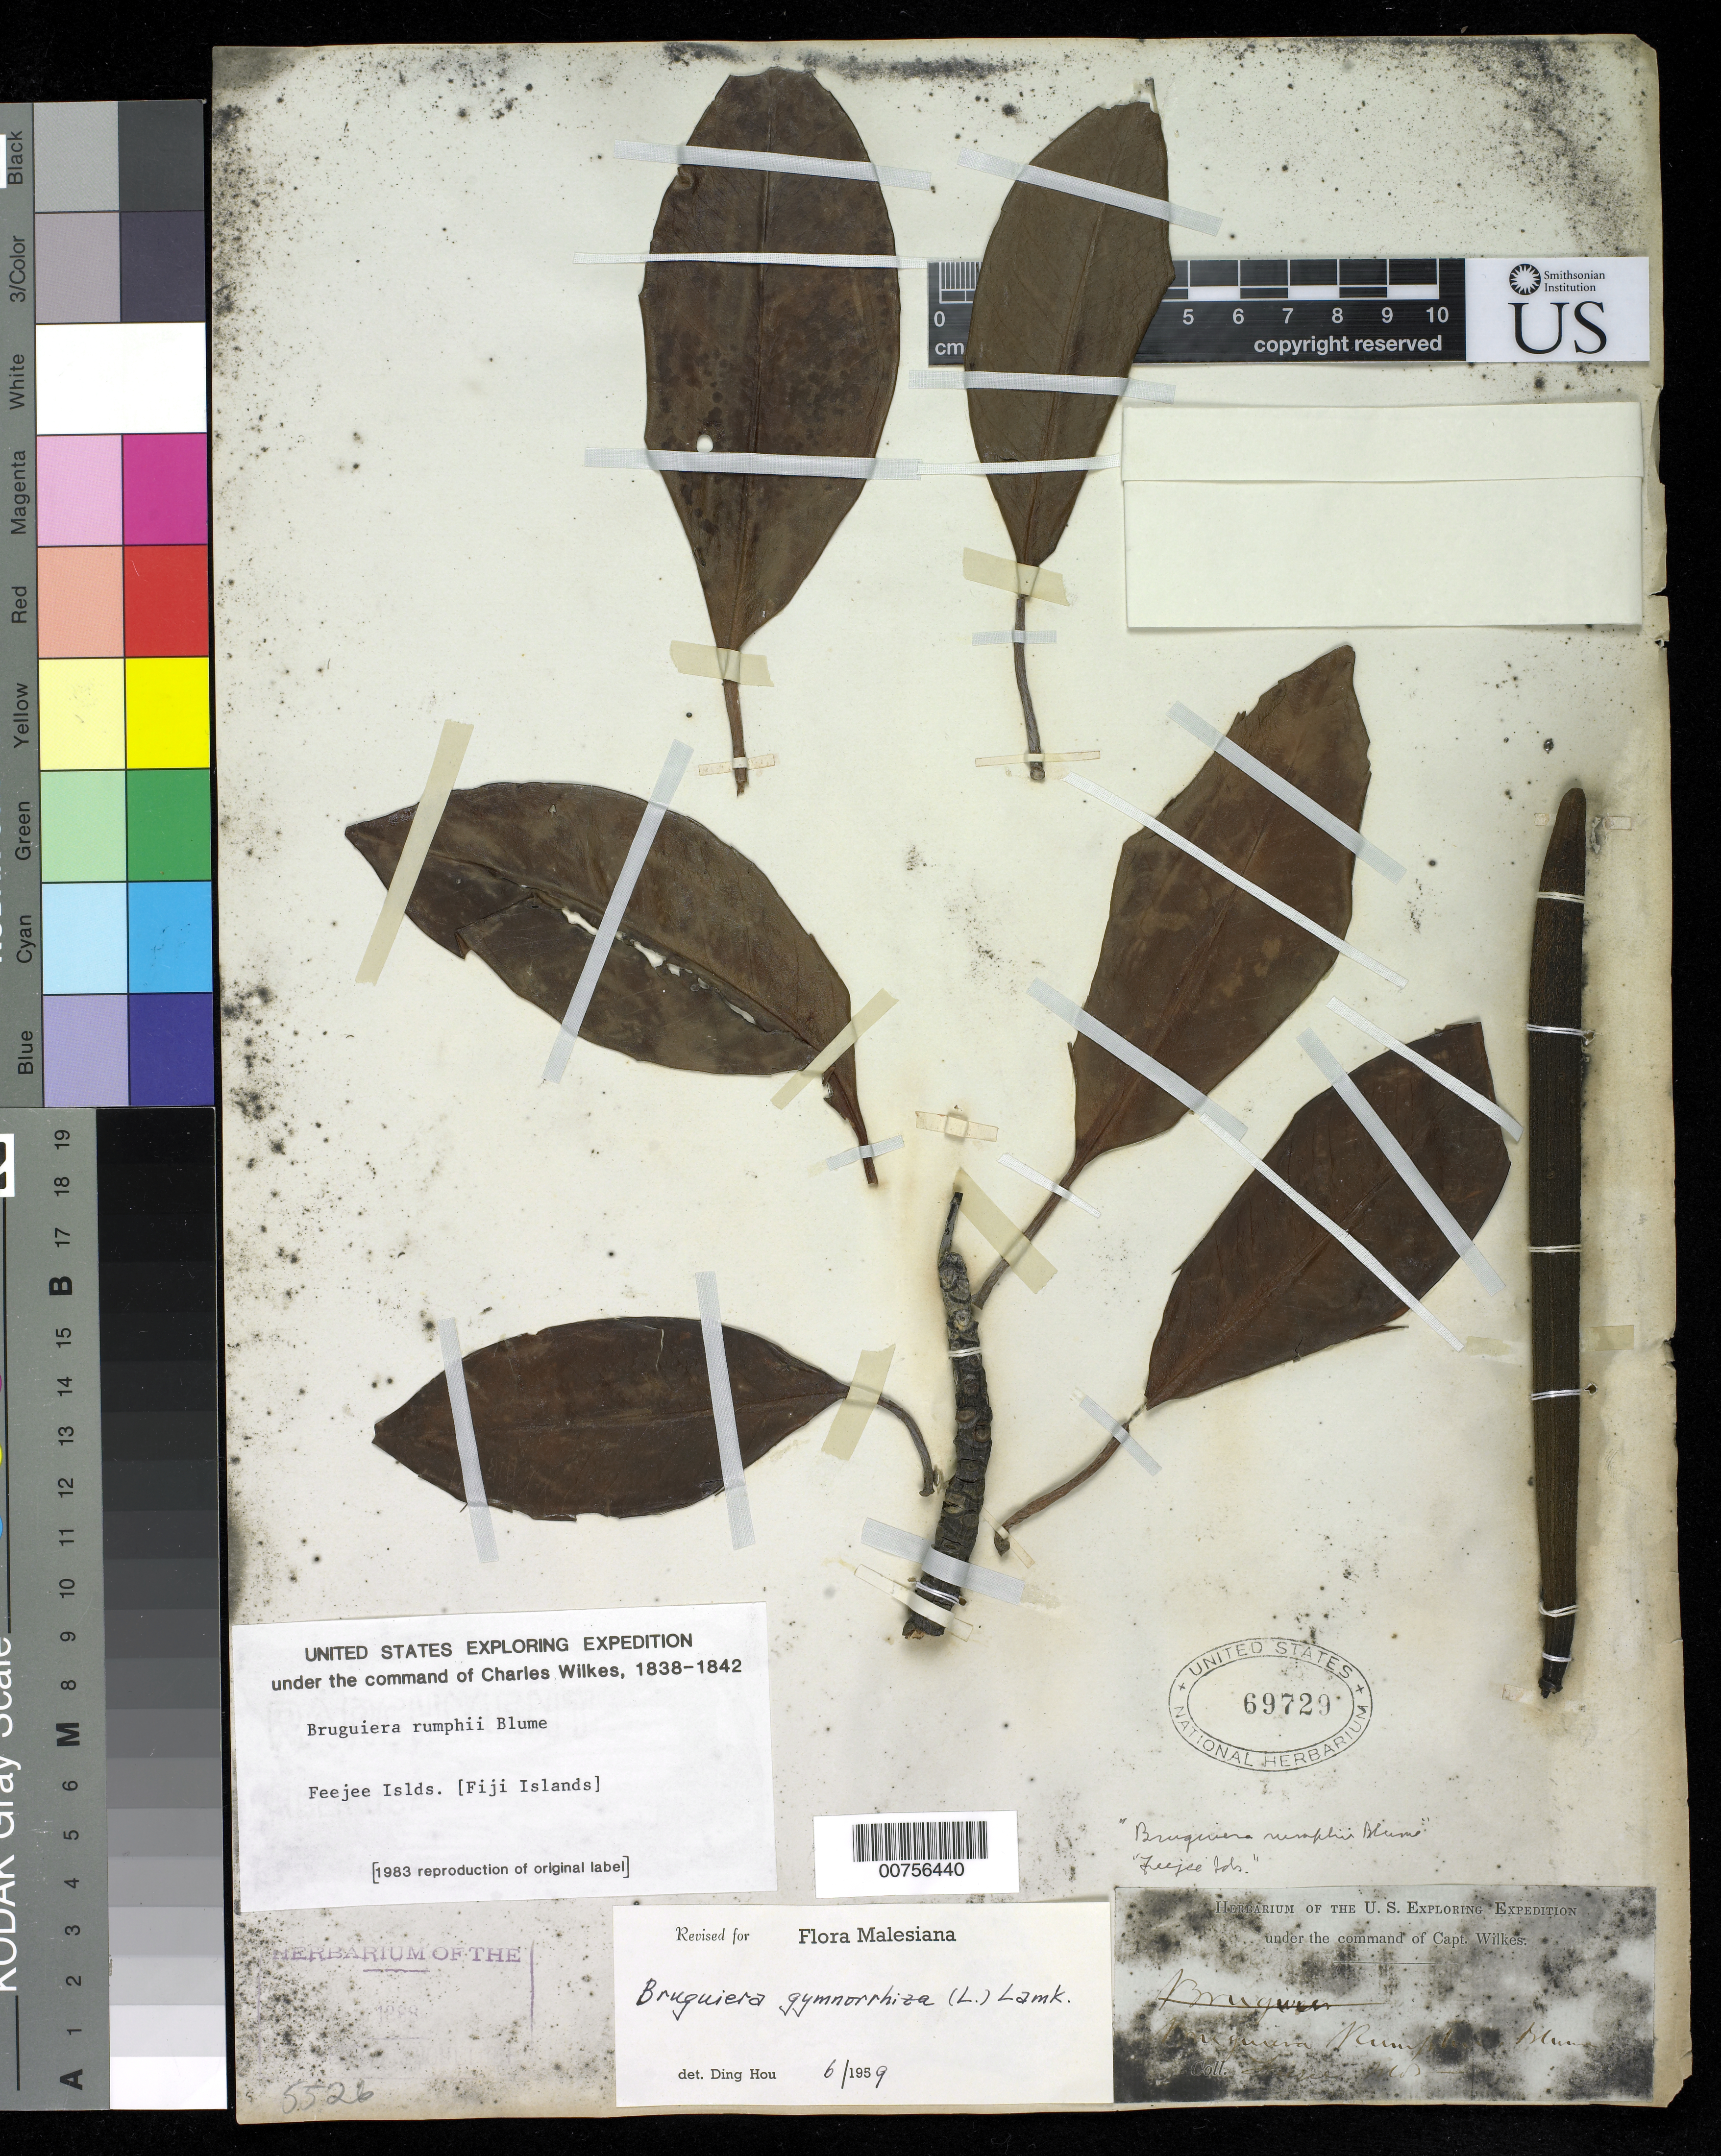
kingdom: Plantae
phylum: Tracheophyta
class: Magnoliopsida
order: Malpighiales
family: Rhizophoraceae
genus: Bruguiera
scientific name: Bruguiera gymnorhiza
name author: (L.) Savigny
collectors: Wilkes Explor. Exped.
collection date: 1838/1842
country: Fiji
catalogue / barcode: US 69729